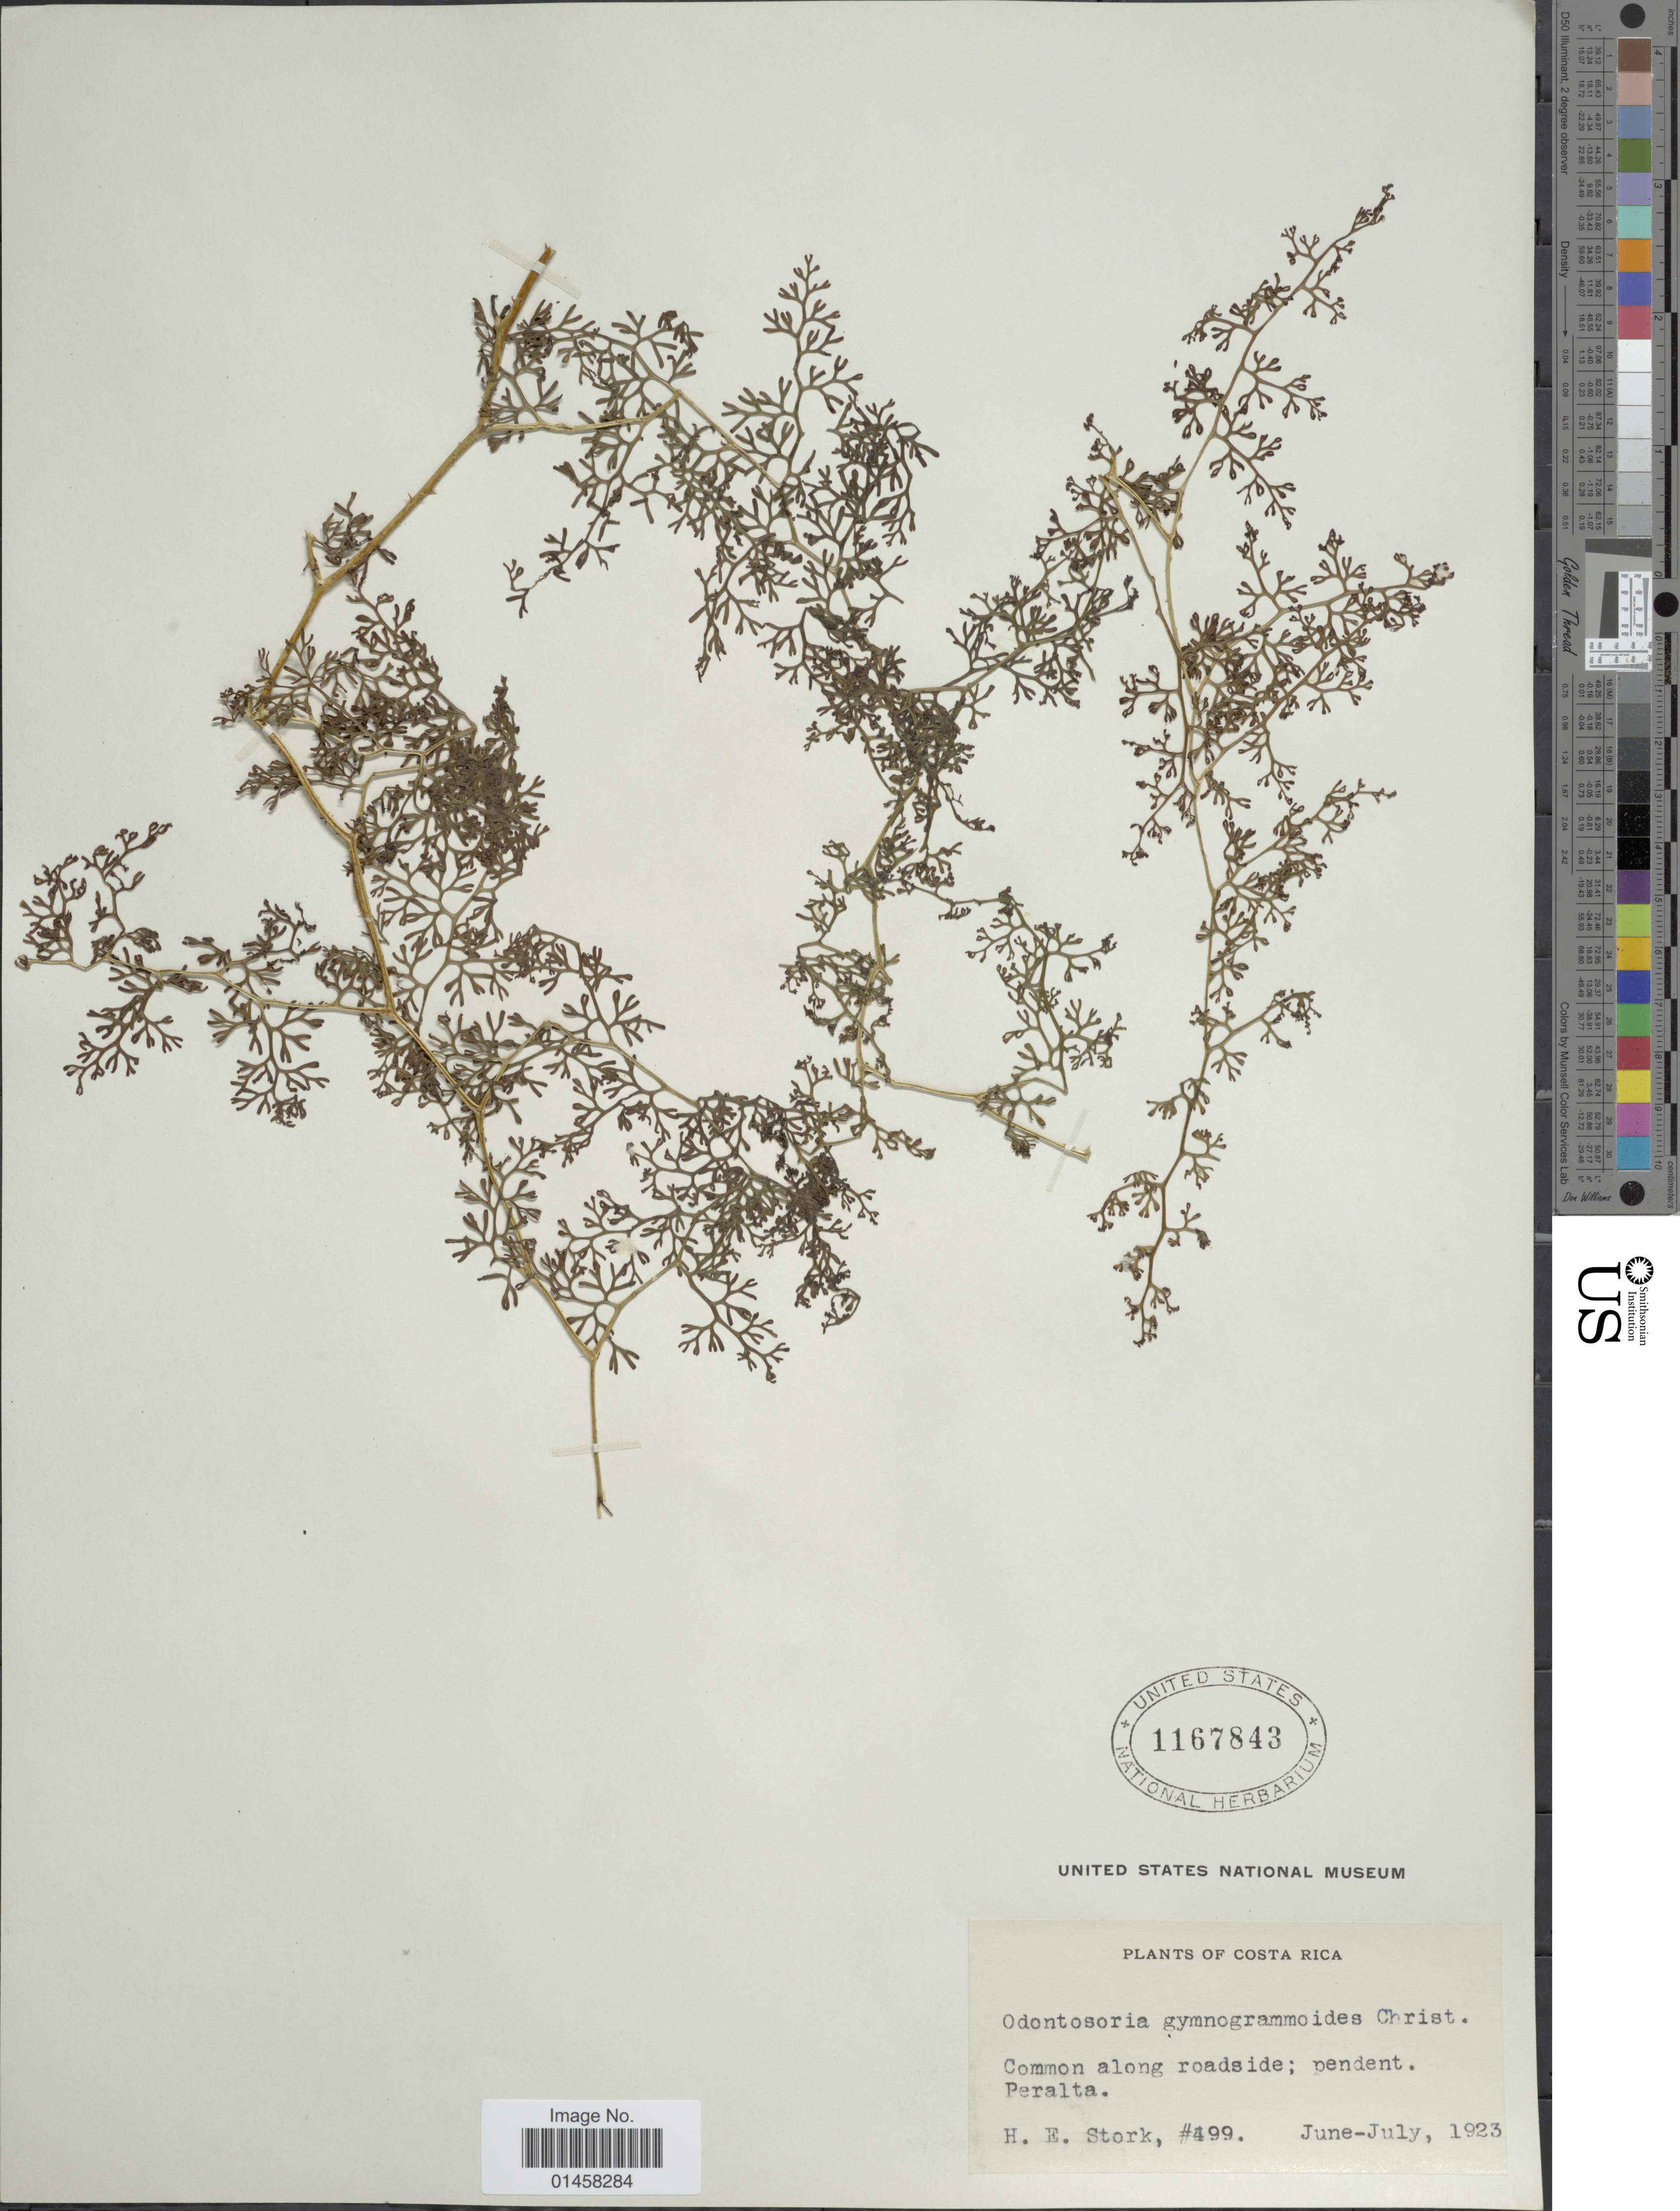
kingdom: Plantae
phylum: Tracheophyta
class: Polypodiopsida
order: Polypodiales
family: Lindsaeaceae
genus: Odontosoria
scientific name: Odontosoria gymnogrammoides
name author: Christ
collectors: H. E. Stork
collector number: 499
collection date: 1923-06/1923-07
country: Costa Rica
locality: Common along roadside; pendent.Peralta.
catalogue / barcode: US 1167843